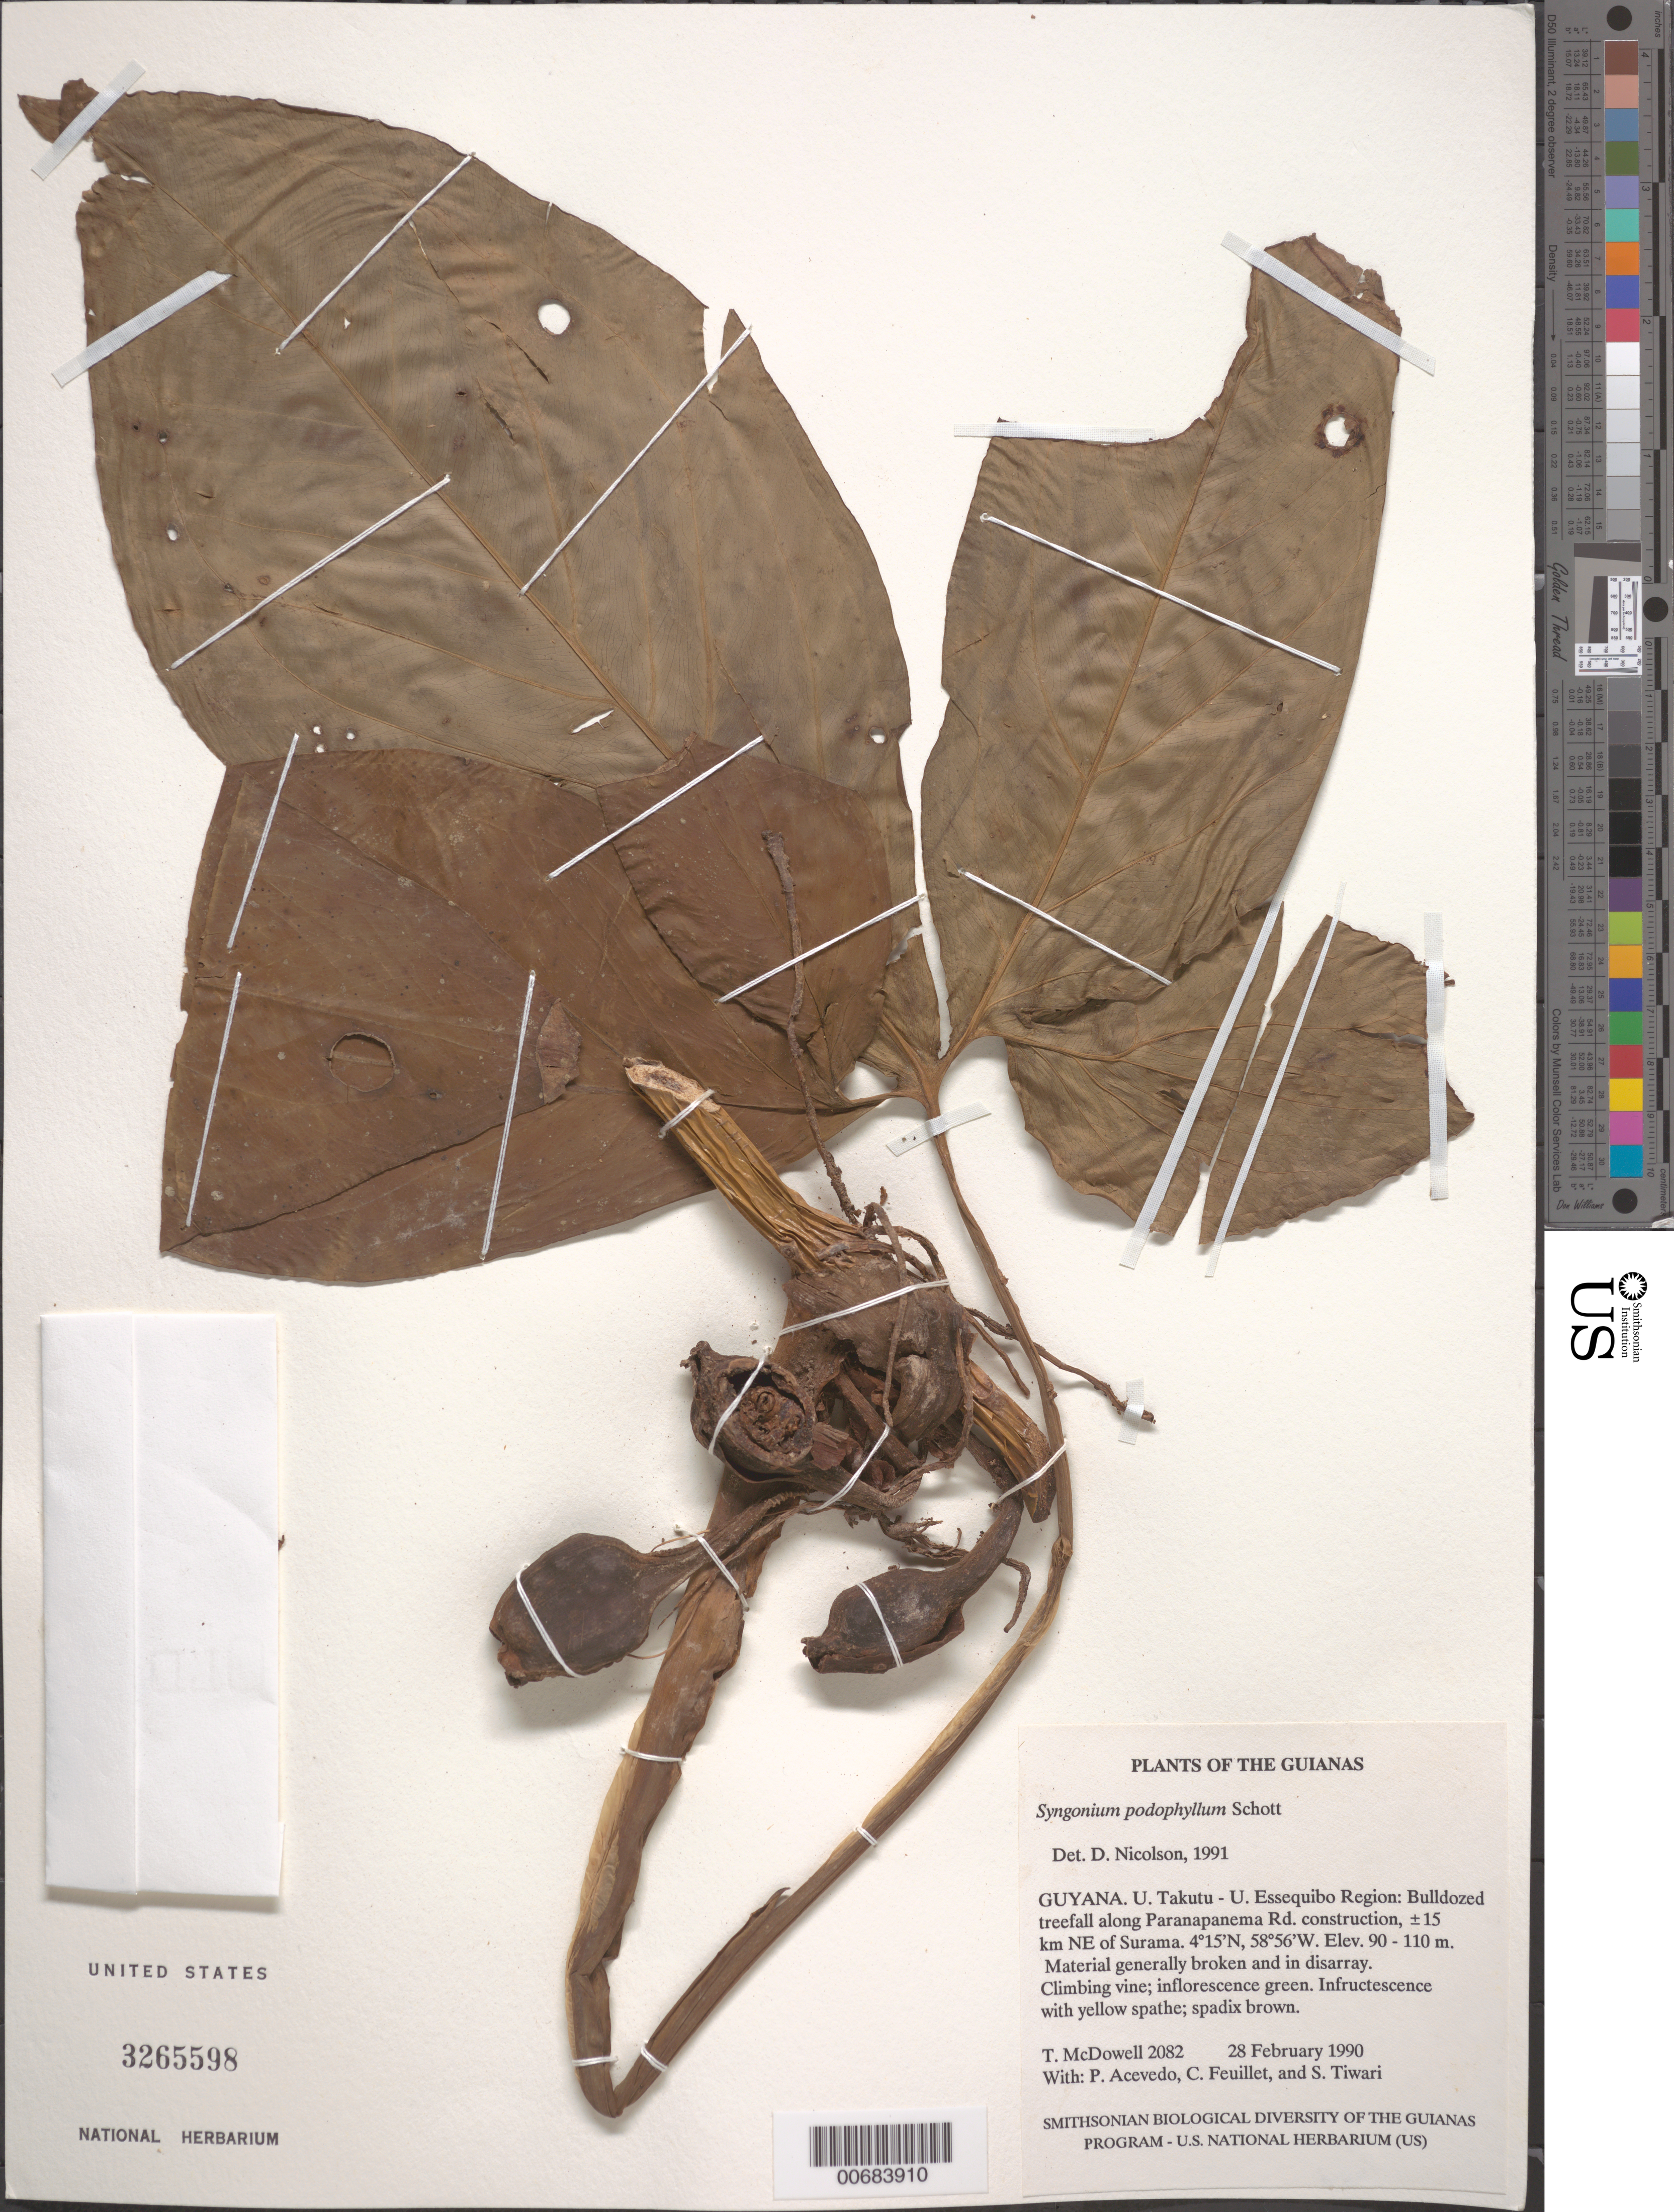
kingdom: Plantae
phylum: Tracheophyta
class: Liliopsida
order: Alismatales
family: Araceae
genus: Syngonium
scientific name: Syngonium podophyllum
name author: Schott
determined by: Nicolson, Dan H.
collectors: T. McDowell, P. Acevedo-Rodr., C. Feuillet & S. Tiwari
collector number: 2082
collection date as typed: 28 February 1990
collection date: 1990-02-28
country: Guyana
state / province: Potaro-Siparuni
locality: Along Paranapanema Rd. construction, ±15 km NE of Surama. Iwokrama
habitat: Bulldozed treefall. Material generally broken and in disarray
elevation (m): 90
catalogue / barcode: US 3265598